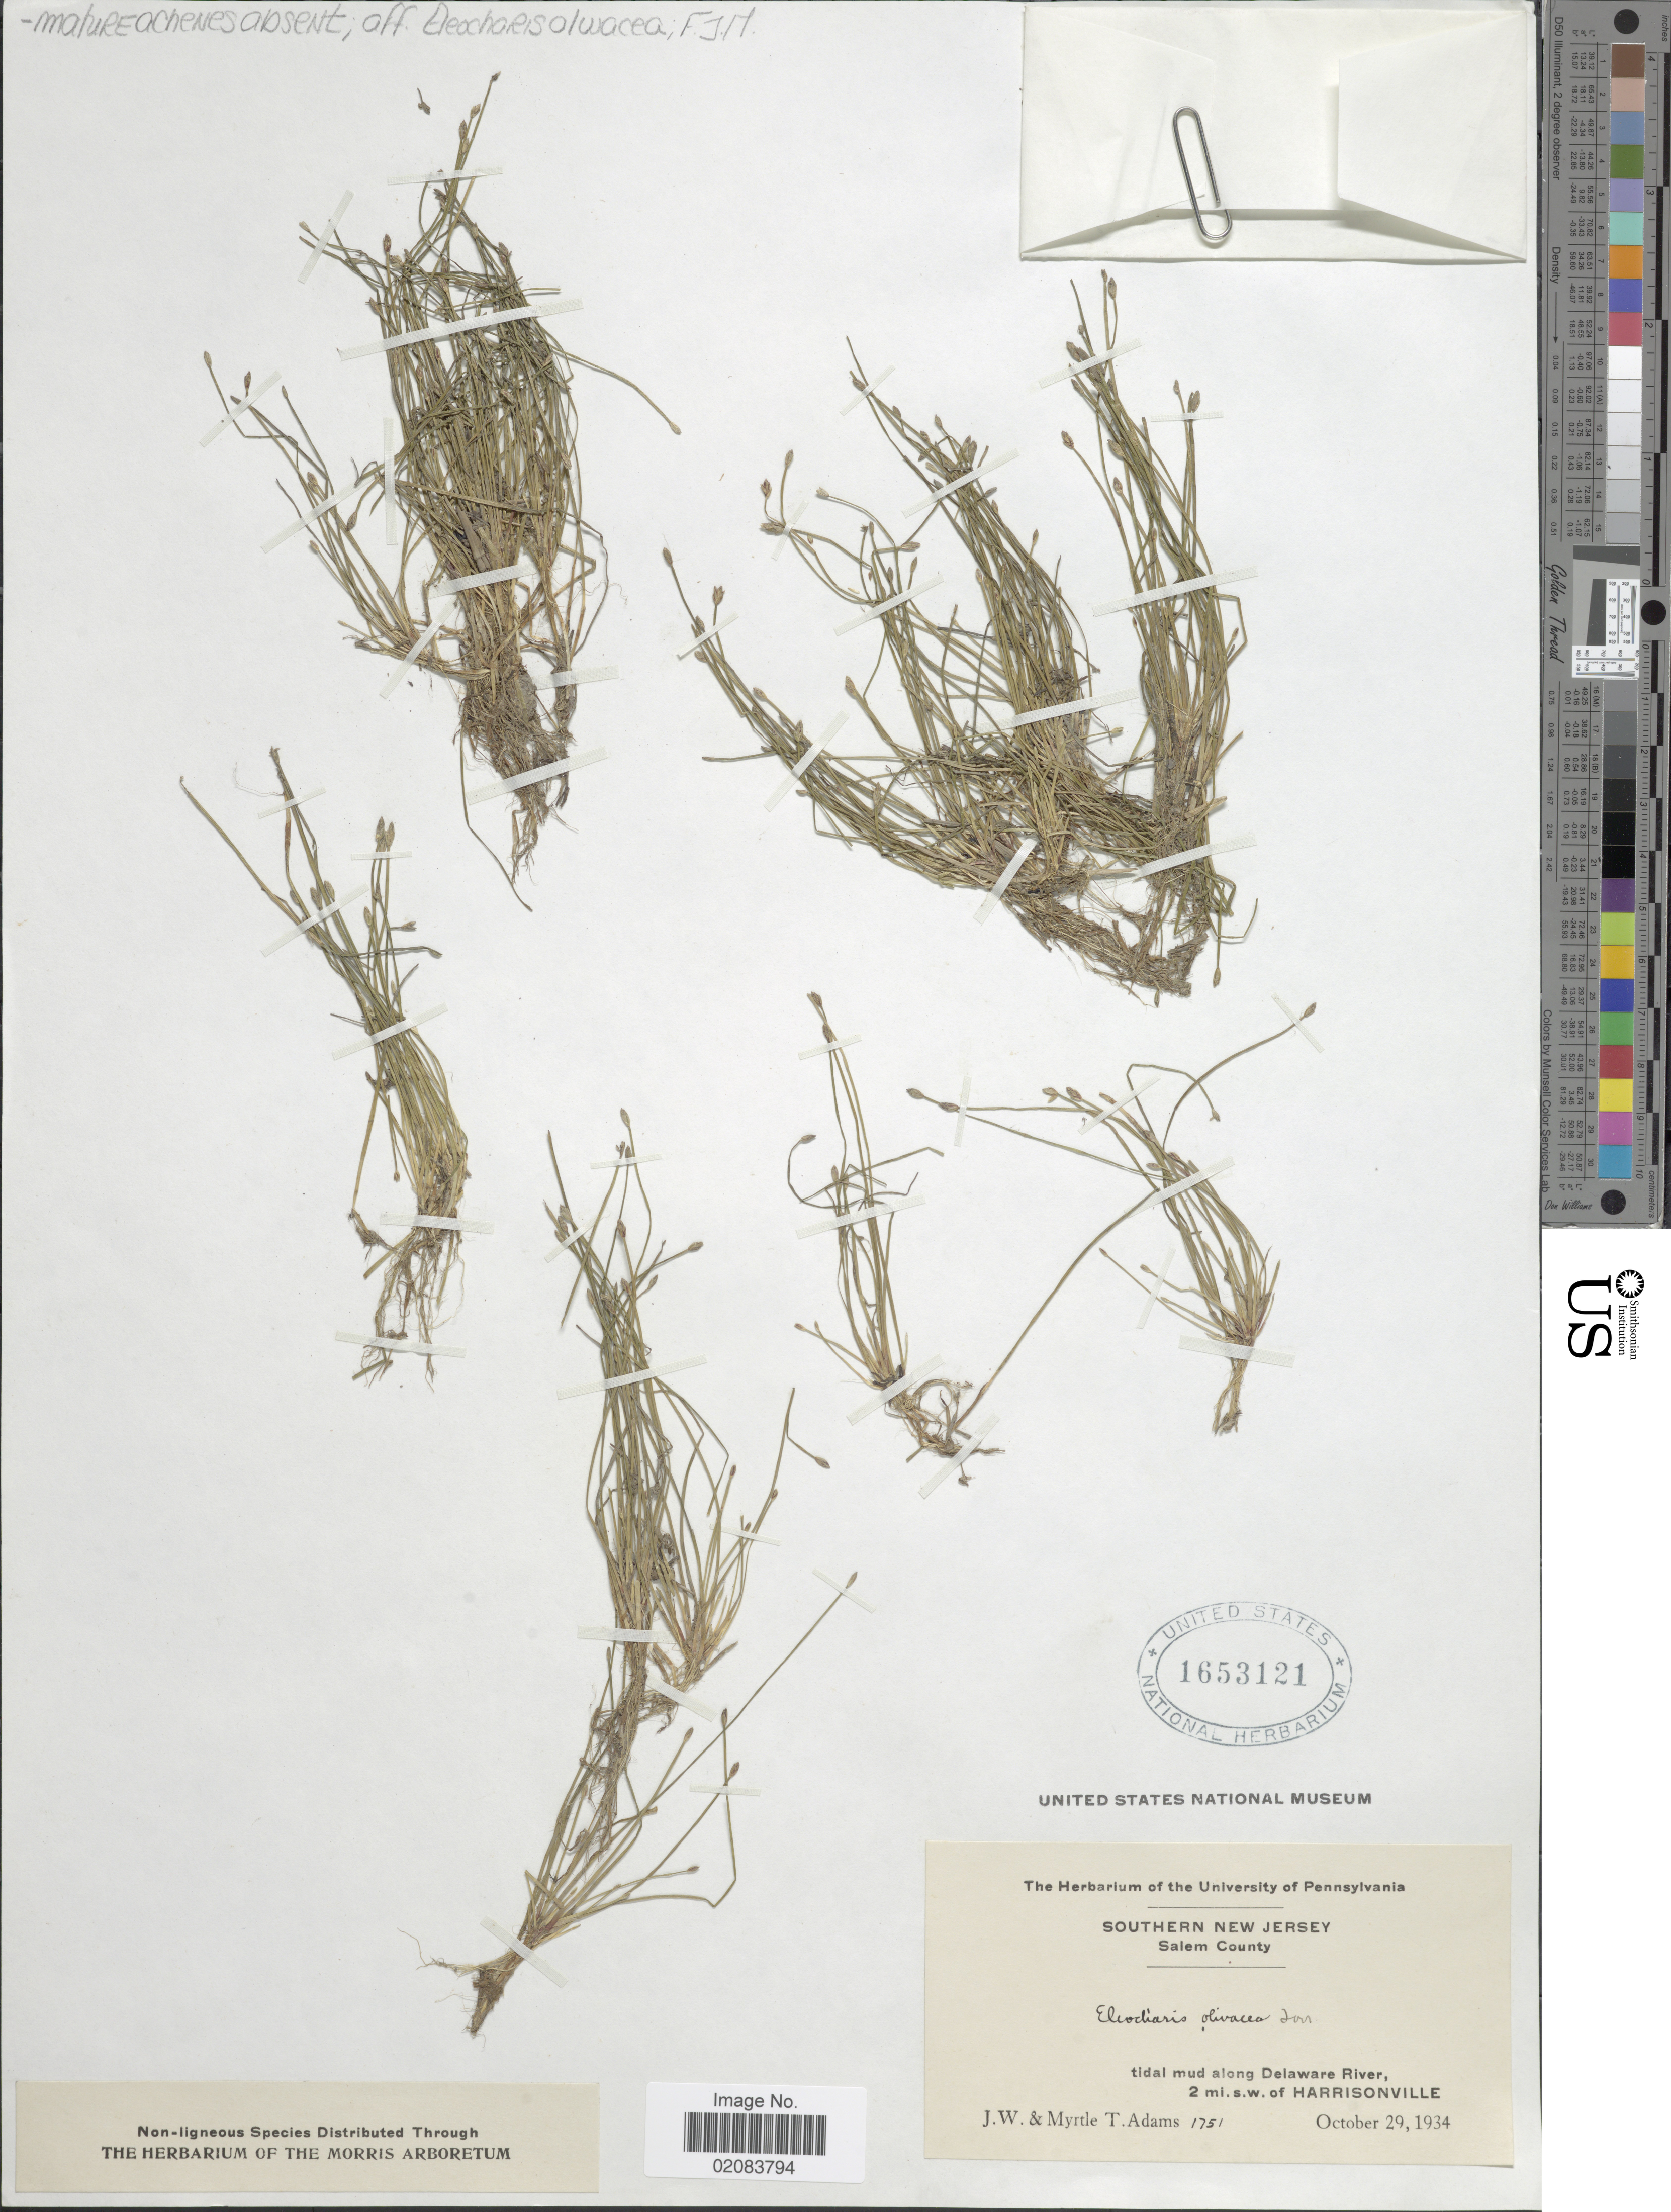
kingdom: Plantae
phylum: Tracheophyta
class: Liliopsida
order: Poales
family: Cyperaceae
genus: Eleocharis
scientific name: Eleocharis olivacea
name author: Torr.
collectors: J. Adams & M. T. Adams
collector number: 1751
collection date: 1934-10-29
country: United States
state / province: New Jersey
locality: Southern New Jersey. Salem County. along Delaware River, 2 mi. s.w. of Harrisonville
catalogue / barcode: US 1653121